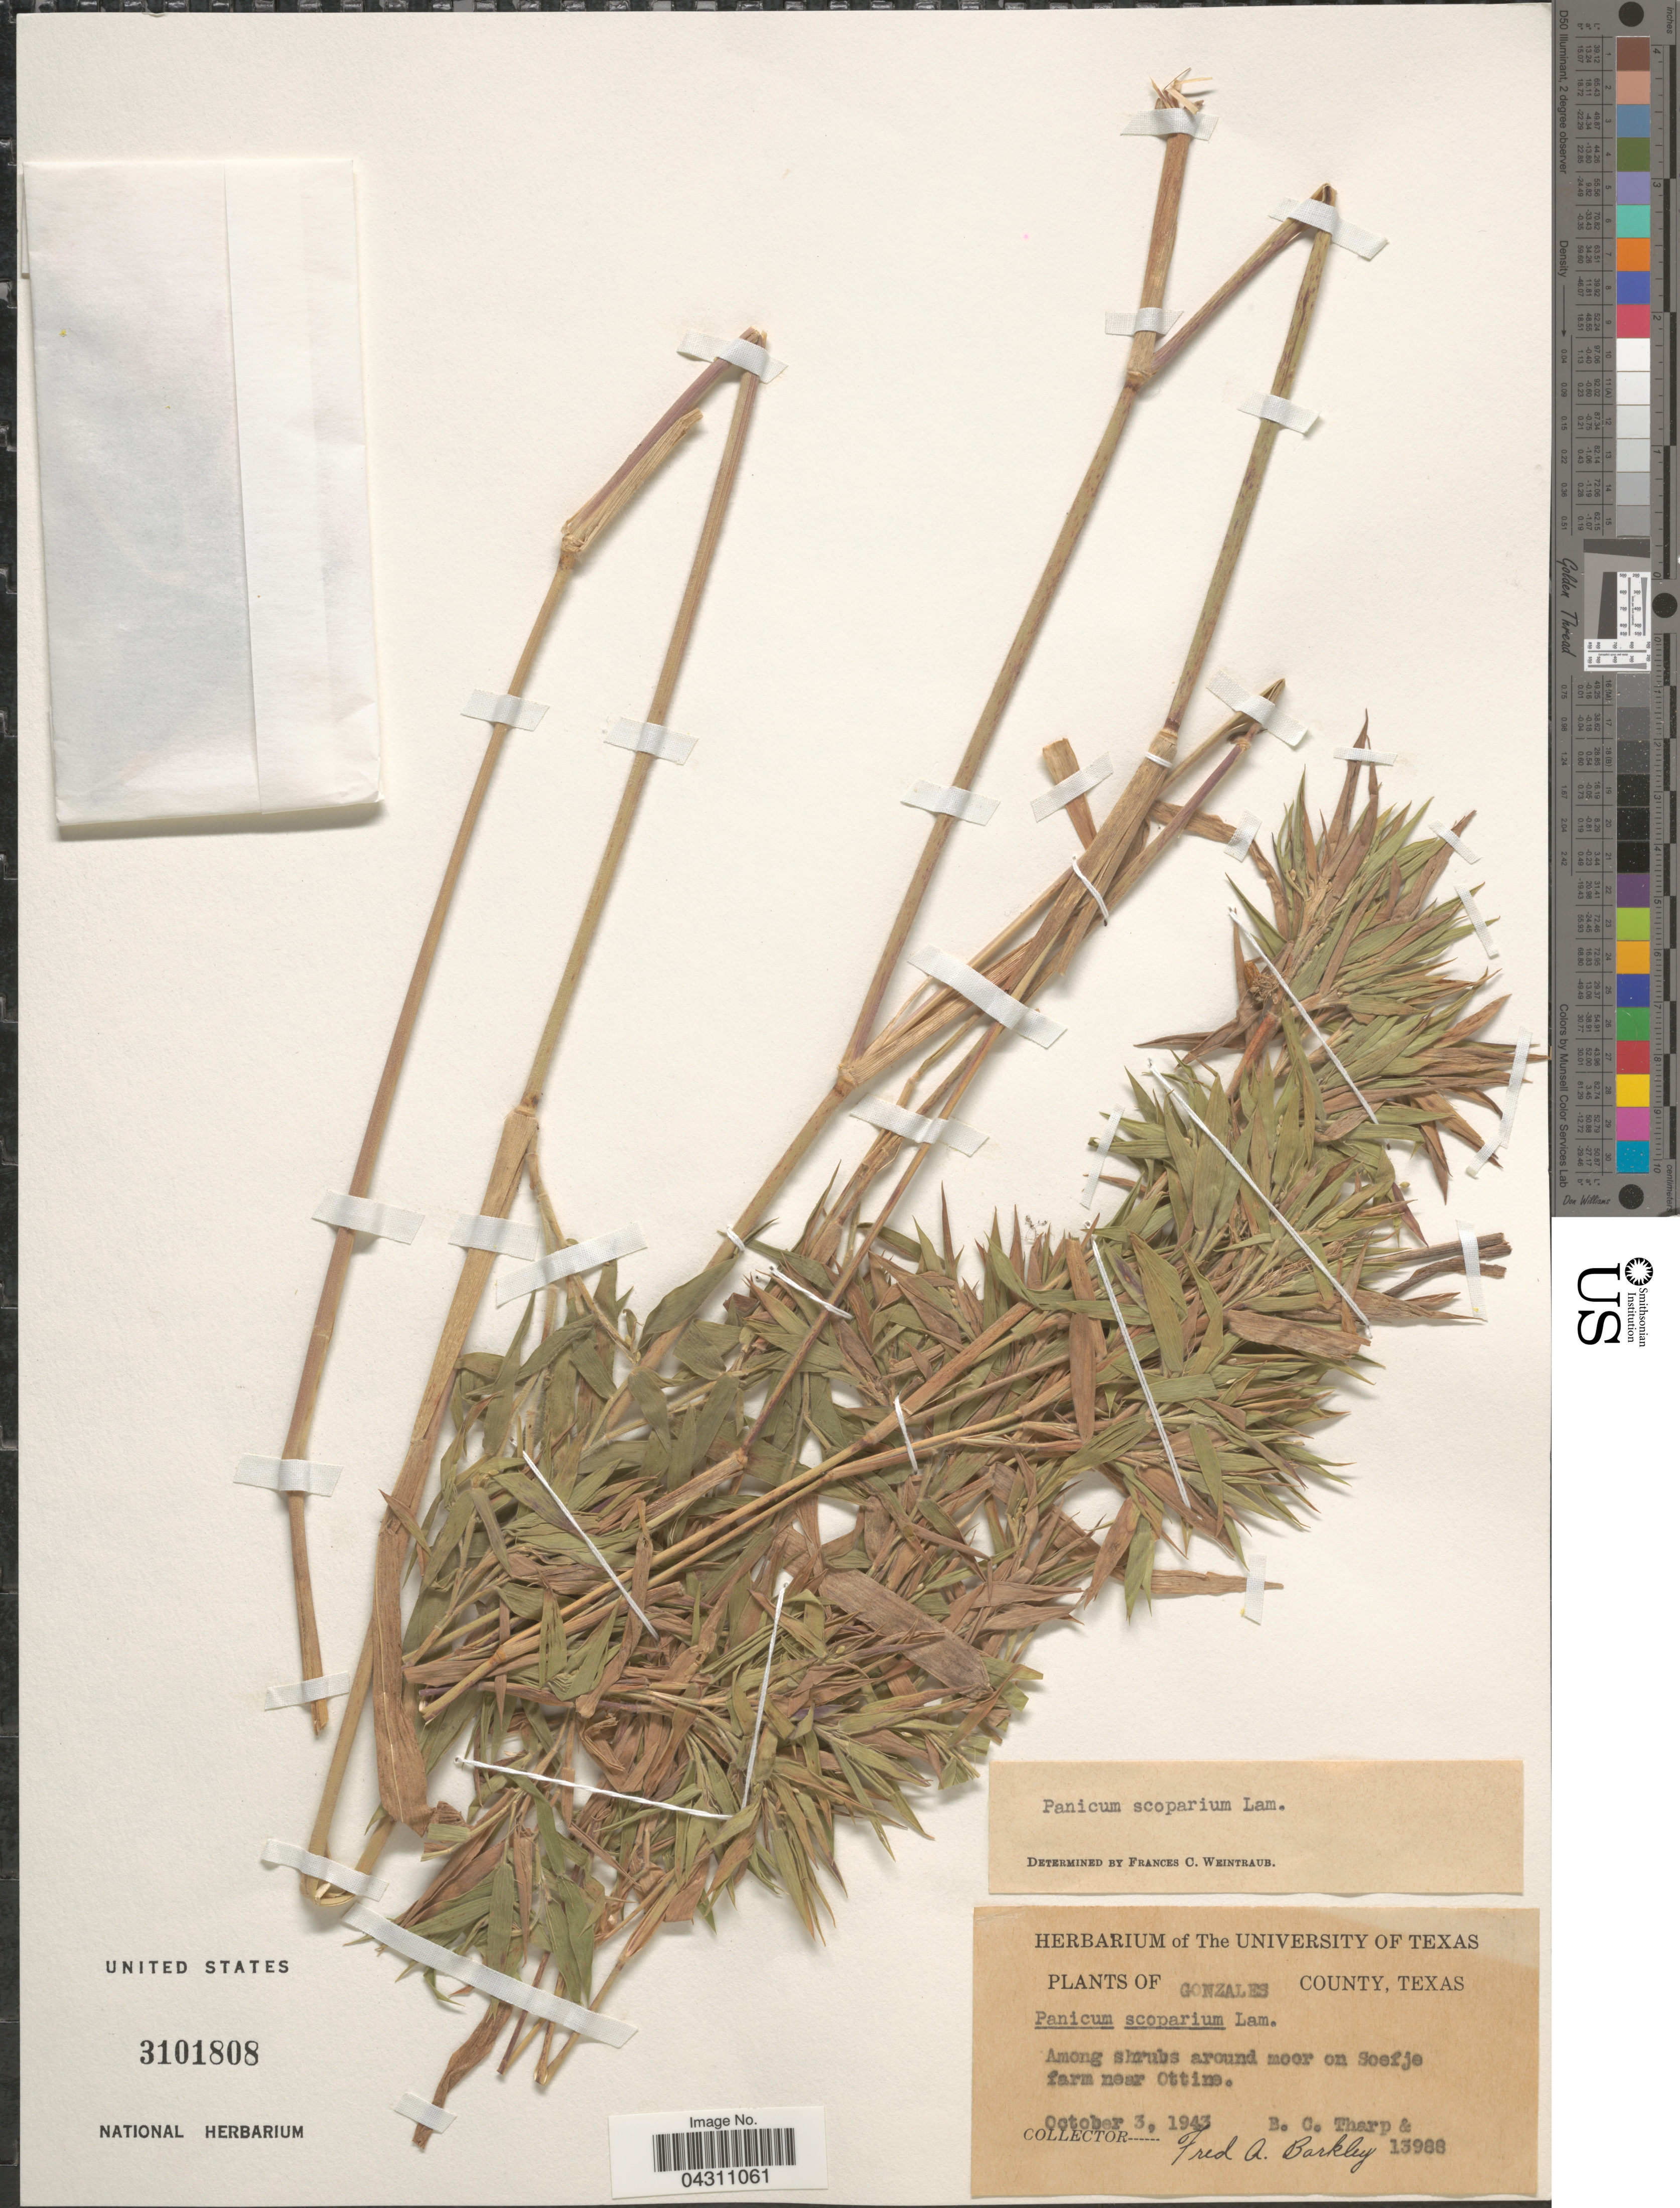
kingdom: Plantae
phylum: Tracheophyta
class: Liliopsida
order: Poales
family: Poaceae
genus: Dichanthelium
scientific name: Dichanthelium scoparium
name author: (Lam.) Gould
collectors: B. C. Tharp & F. A. Barkley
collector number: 13988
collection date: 1943-10-03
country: United States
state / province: Texas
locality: Gonzales County. Among shrubs around moor on Soefje farm near Ottine.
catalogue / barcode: US 3101808